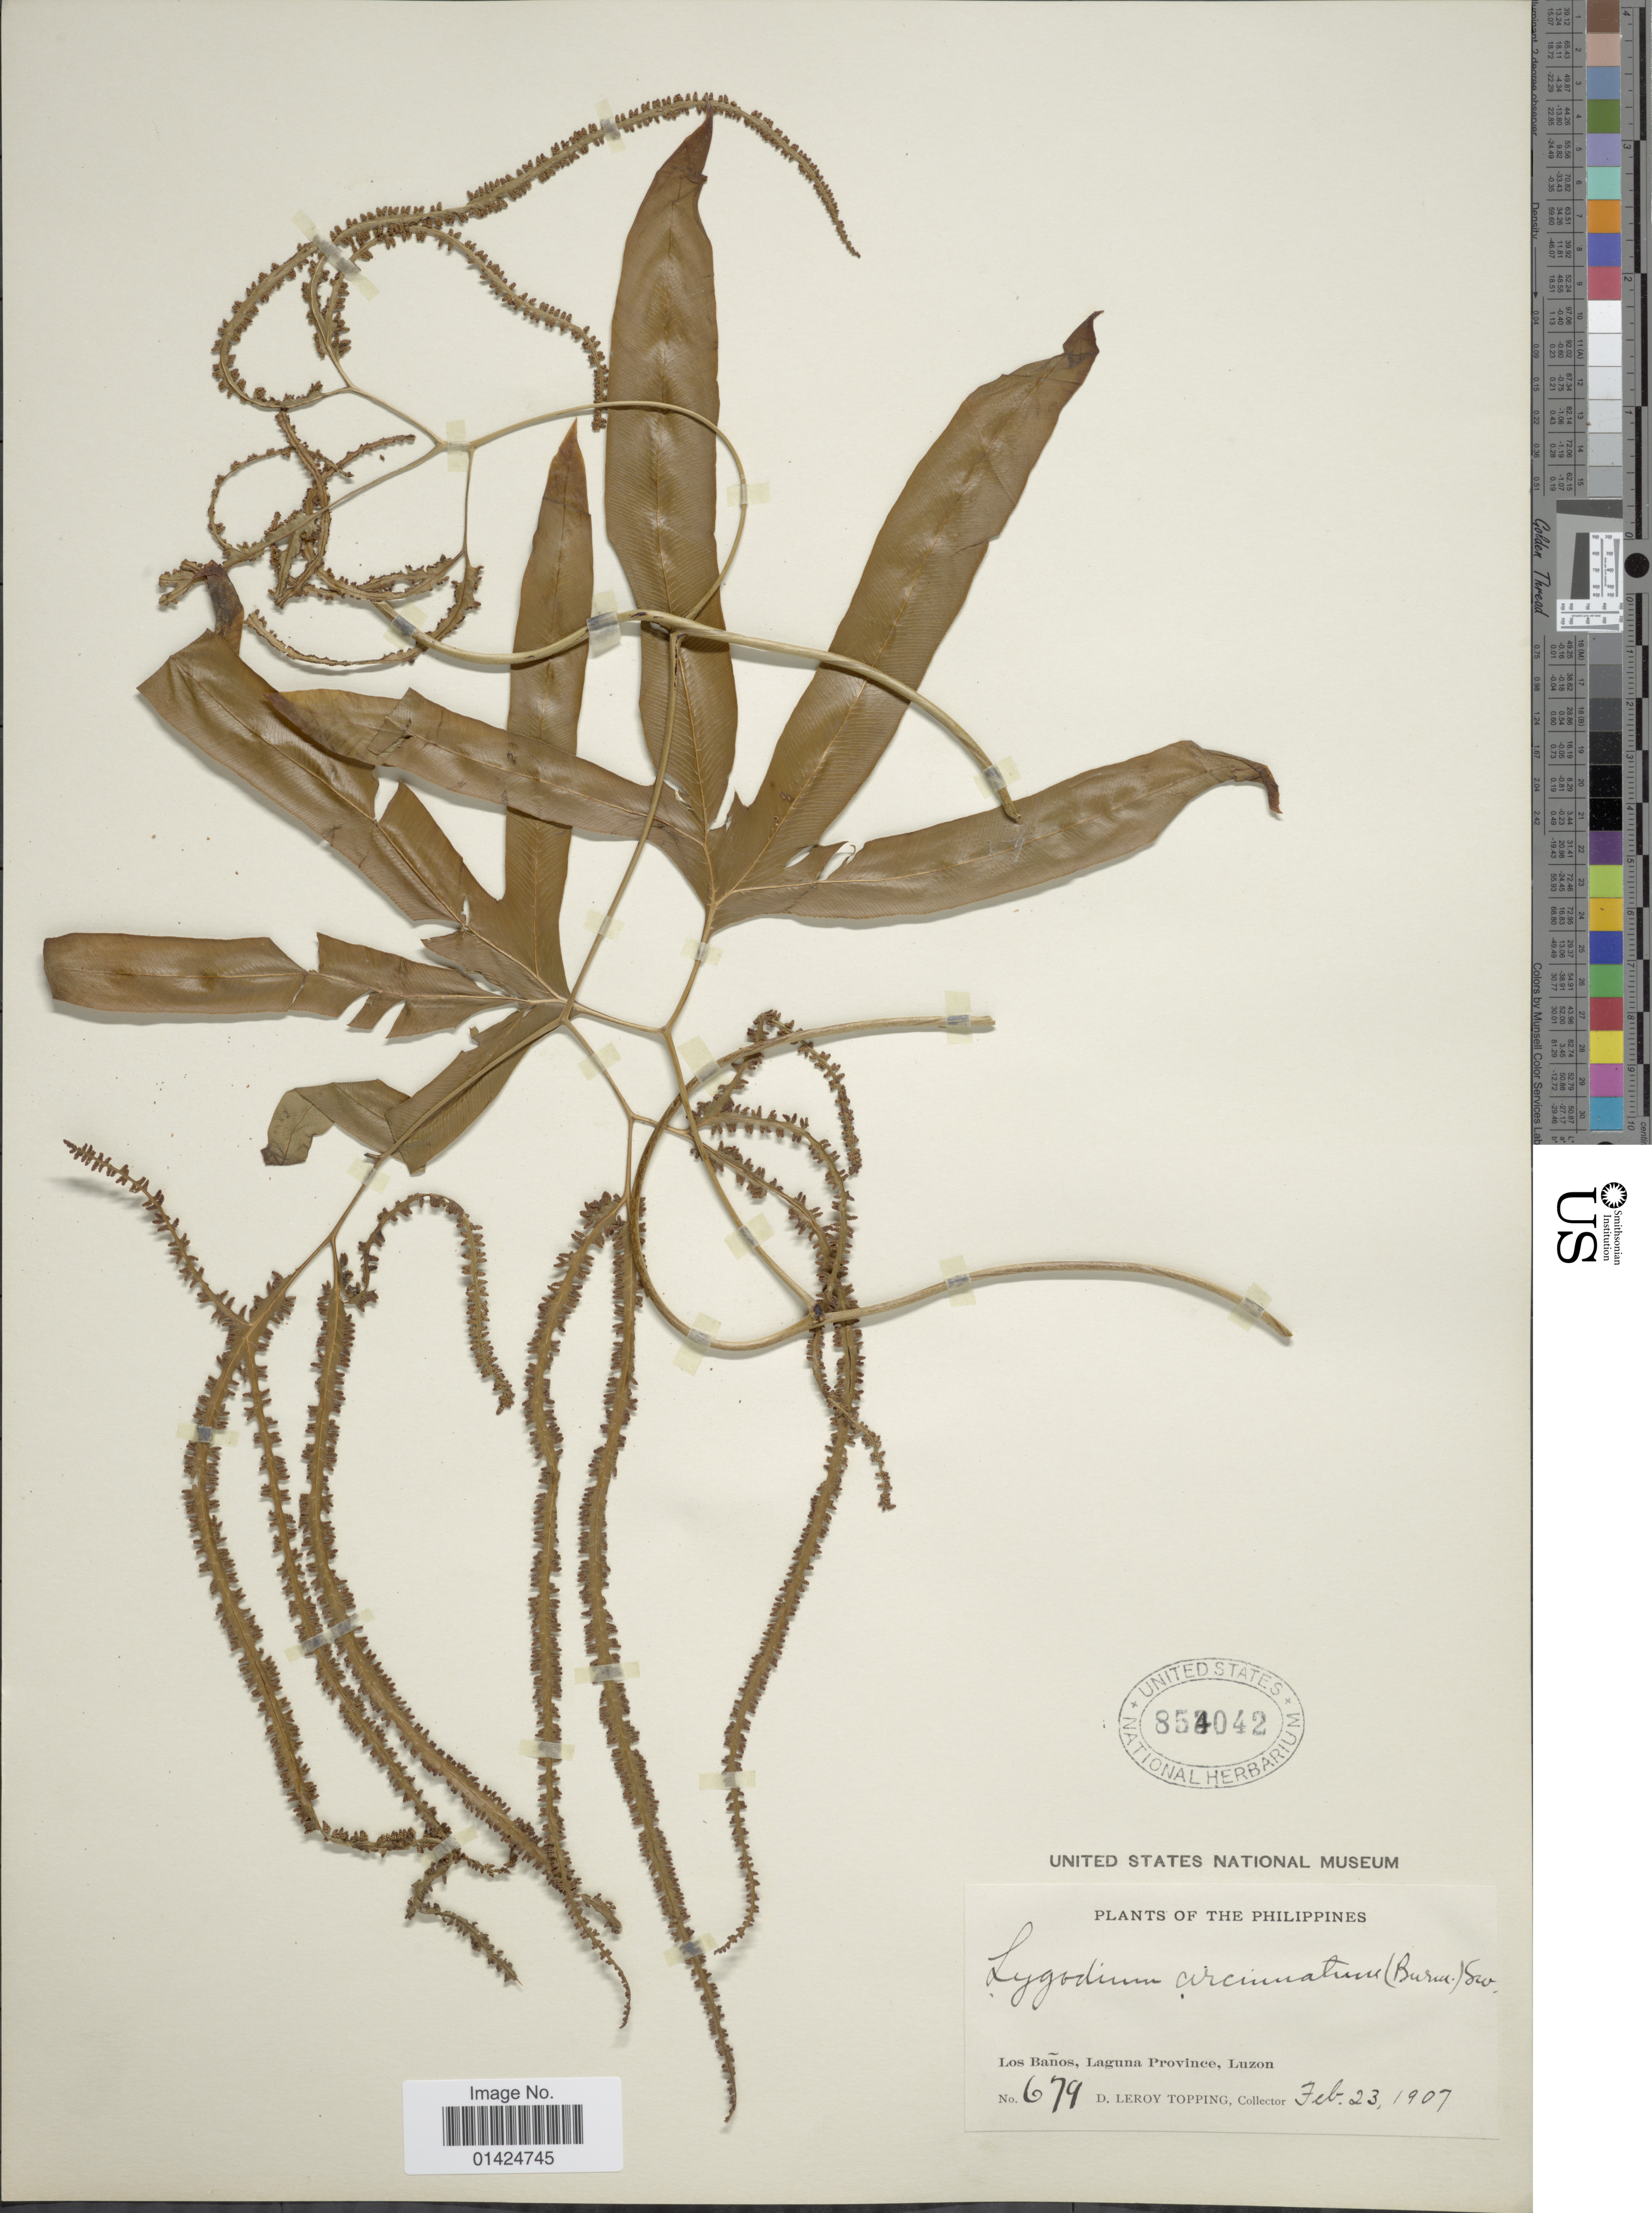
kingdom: Plantae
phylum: Tracheophyta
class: Polypodiopsida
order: Schizaeales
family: Lygodiaceae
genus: Lygodium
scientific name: Lygodium circinnatum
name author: (Burm. f.) Sw.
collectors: D. L. Topping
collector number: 679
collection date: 1907-02-23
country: Philippines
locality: Los Baños, Laguna Province,Luzon.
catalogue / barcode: US 854042